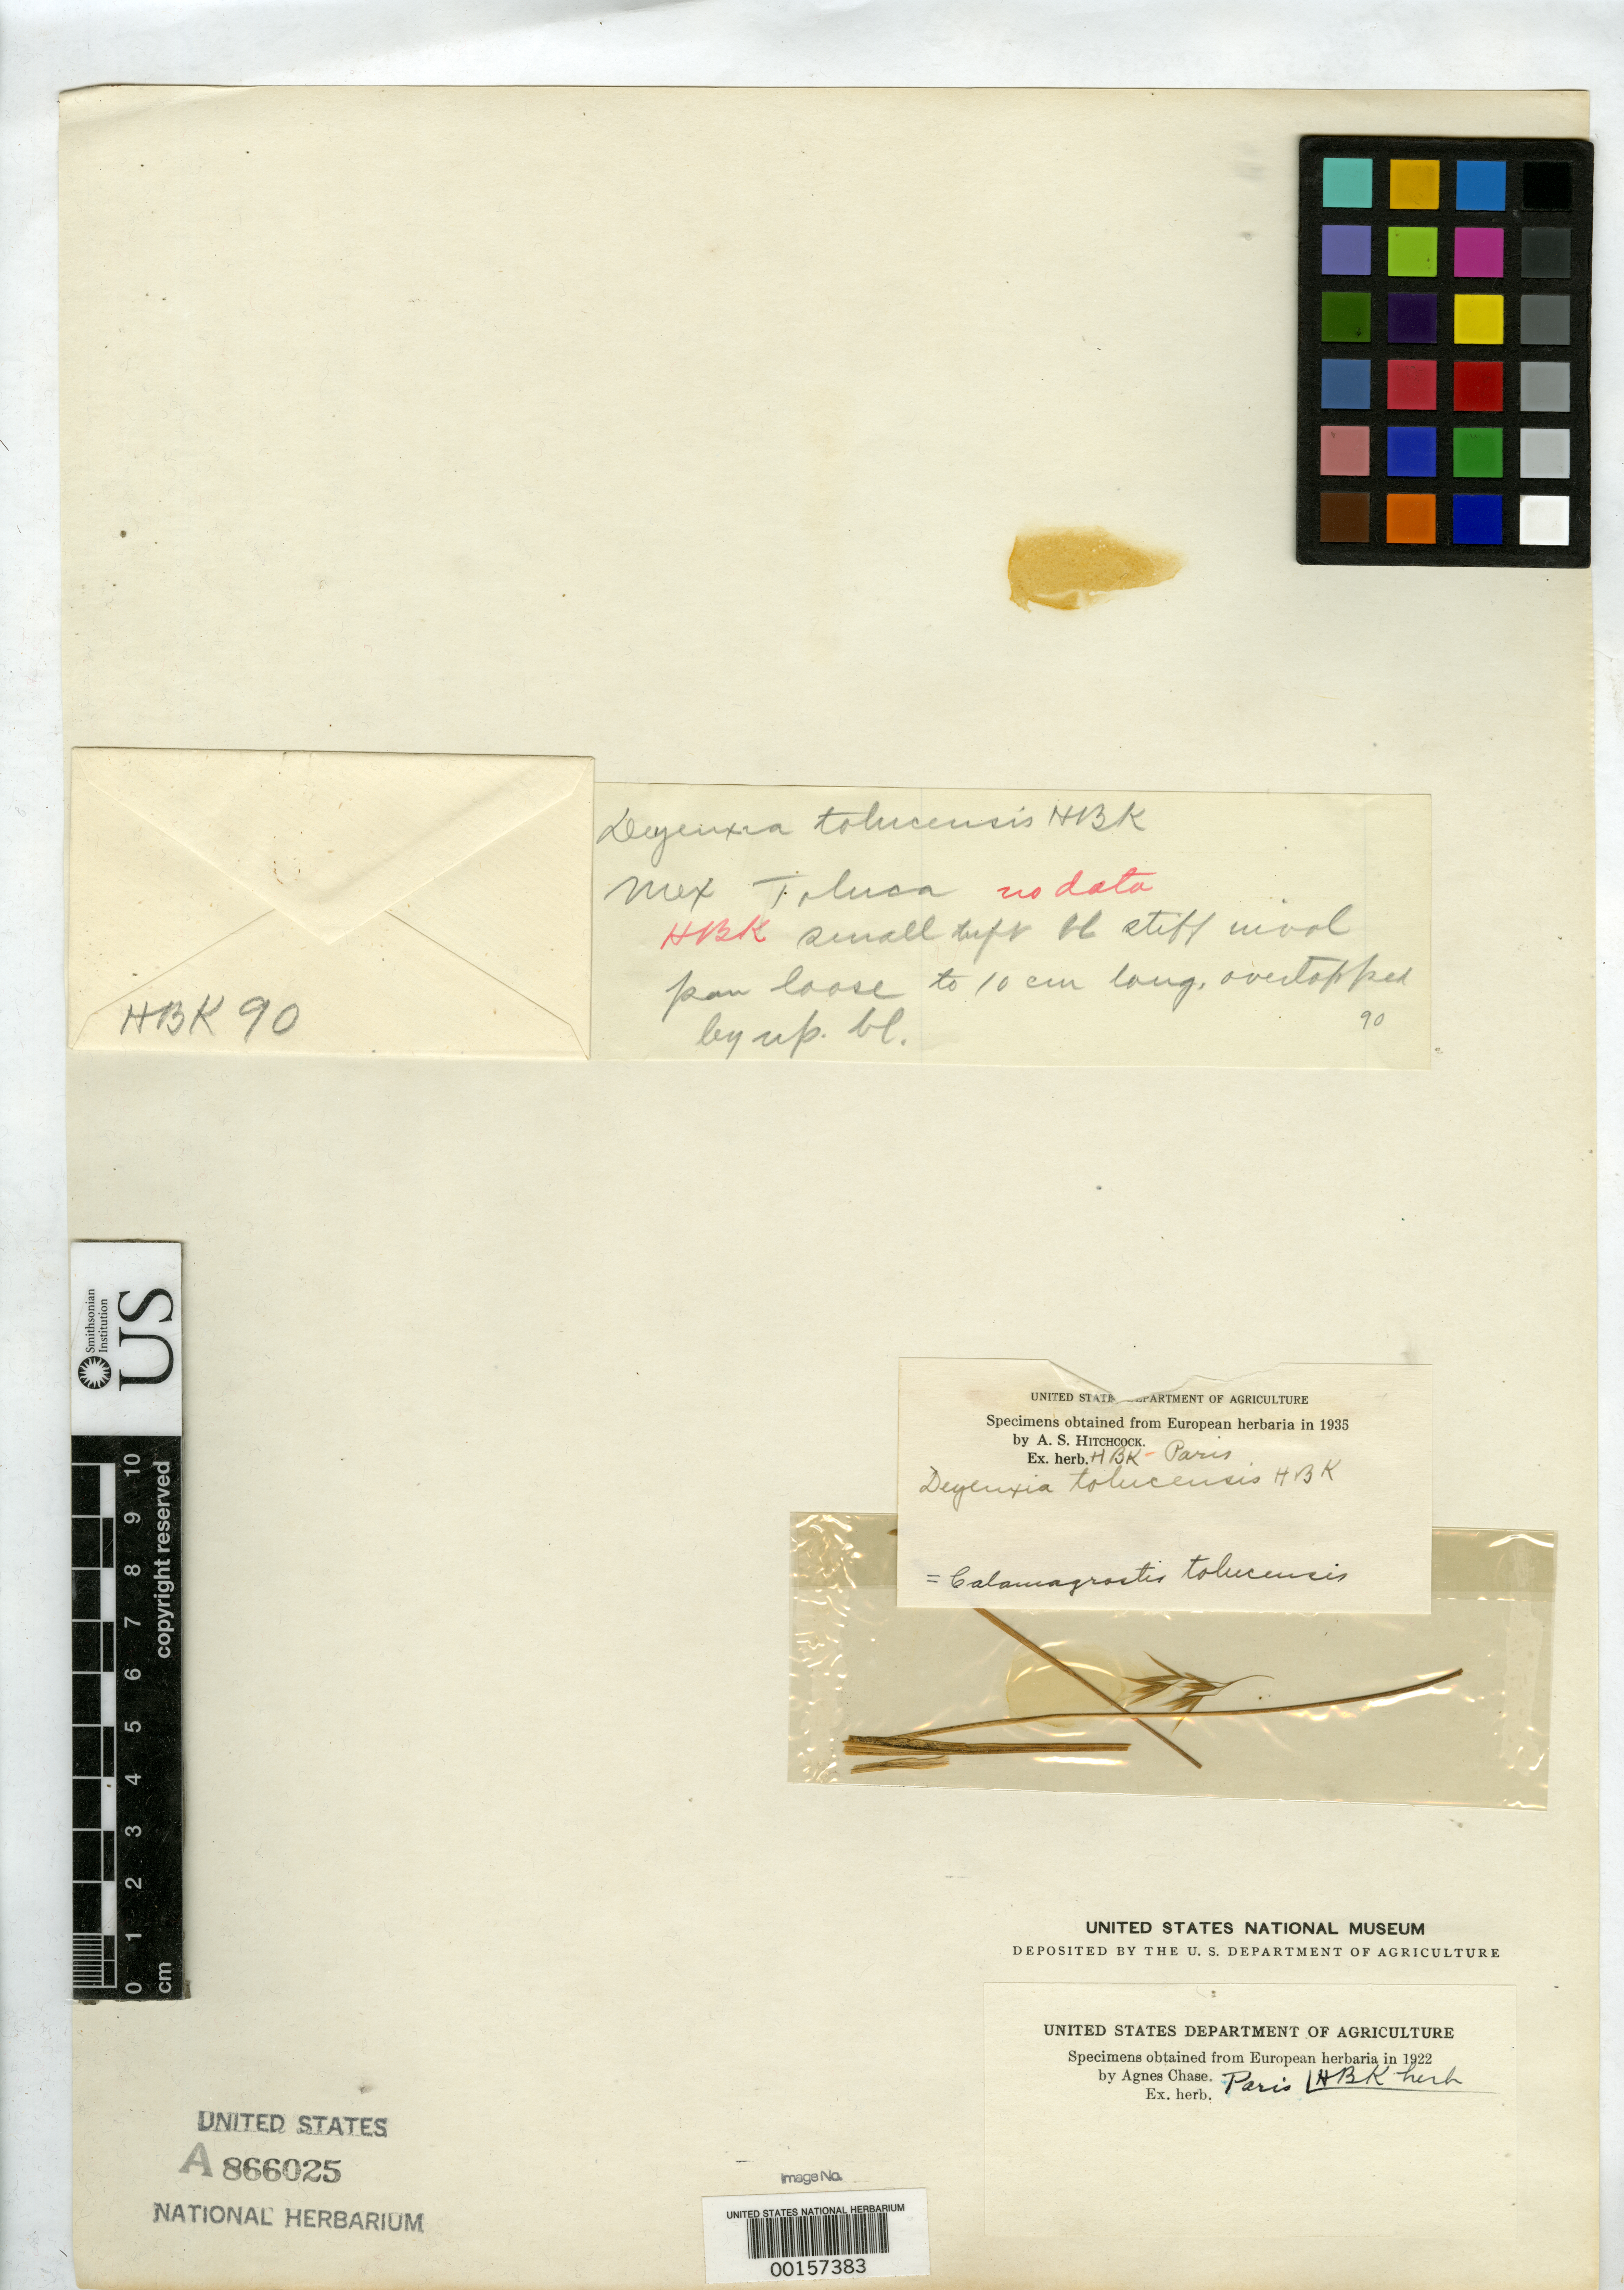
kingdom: Plantae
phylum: Tracheophyta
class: Liliopsida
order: Poales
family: Poaceae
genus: Deyeuxia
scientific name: Deyeuxia tolucensis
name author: Kunth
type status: Type Fragment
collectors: F. W. Humboldt & A. J. A. Bonpland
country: Mexico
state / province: México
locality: Toluca.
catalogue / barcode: US 866025A